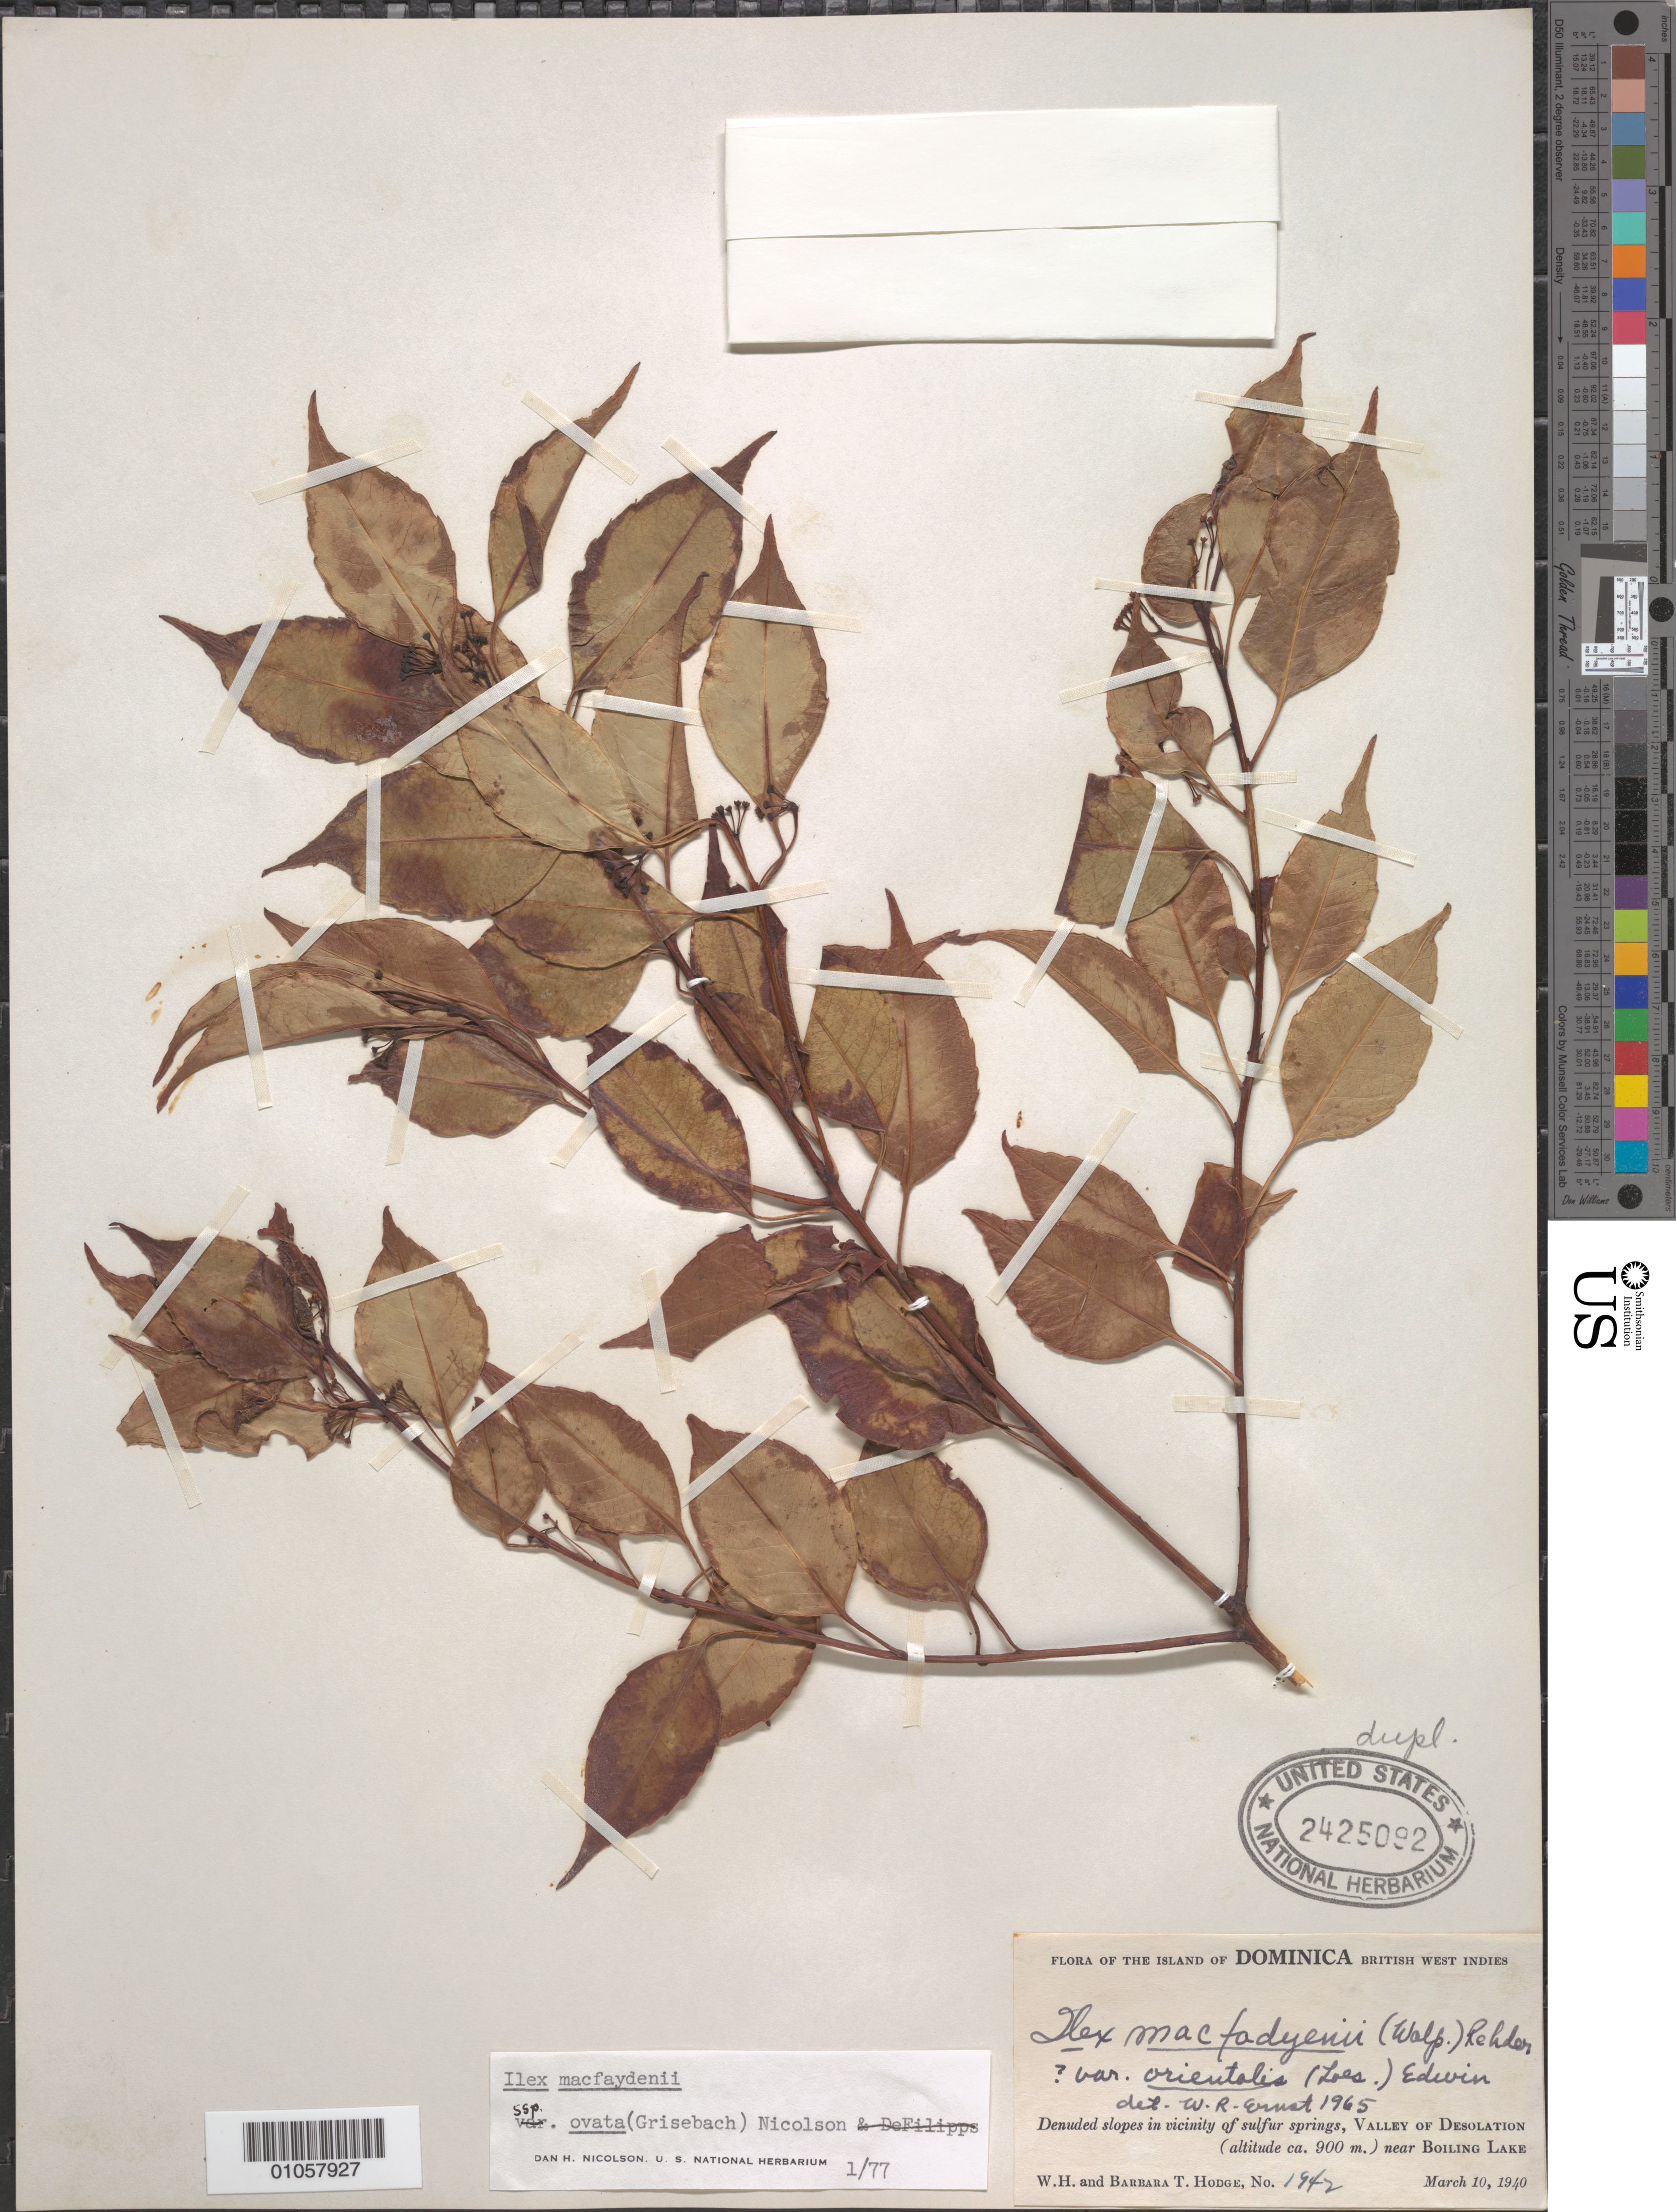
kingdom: Plantae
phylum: Tracheophyta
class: Magnoliopsida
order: Aquifoliales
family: Aquifoliaceae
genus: Ilex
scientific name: Ilex macfaydenii subsp. ovata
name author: (Griseb.) Nicolson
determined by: Nicolson, Dan H.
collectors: W. Hodge & B. Hodge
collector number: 1942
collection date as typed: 10 Mar 1940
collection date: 1940-03-10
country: Dominica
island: Dominica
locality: Valley of Desolation, near Boiling Lake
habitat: Denuded slopes in vicinity of sulfur springs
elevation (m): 900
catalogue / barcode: US 2425092